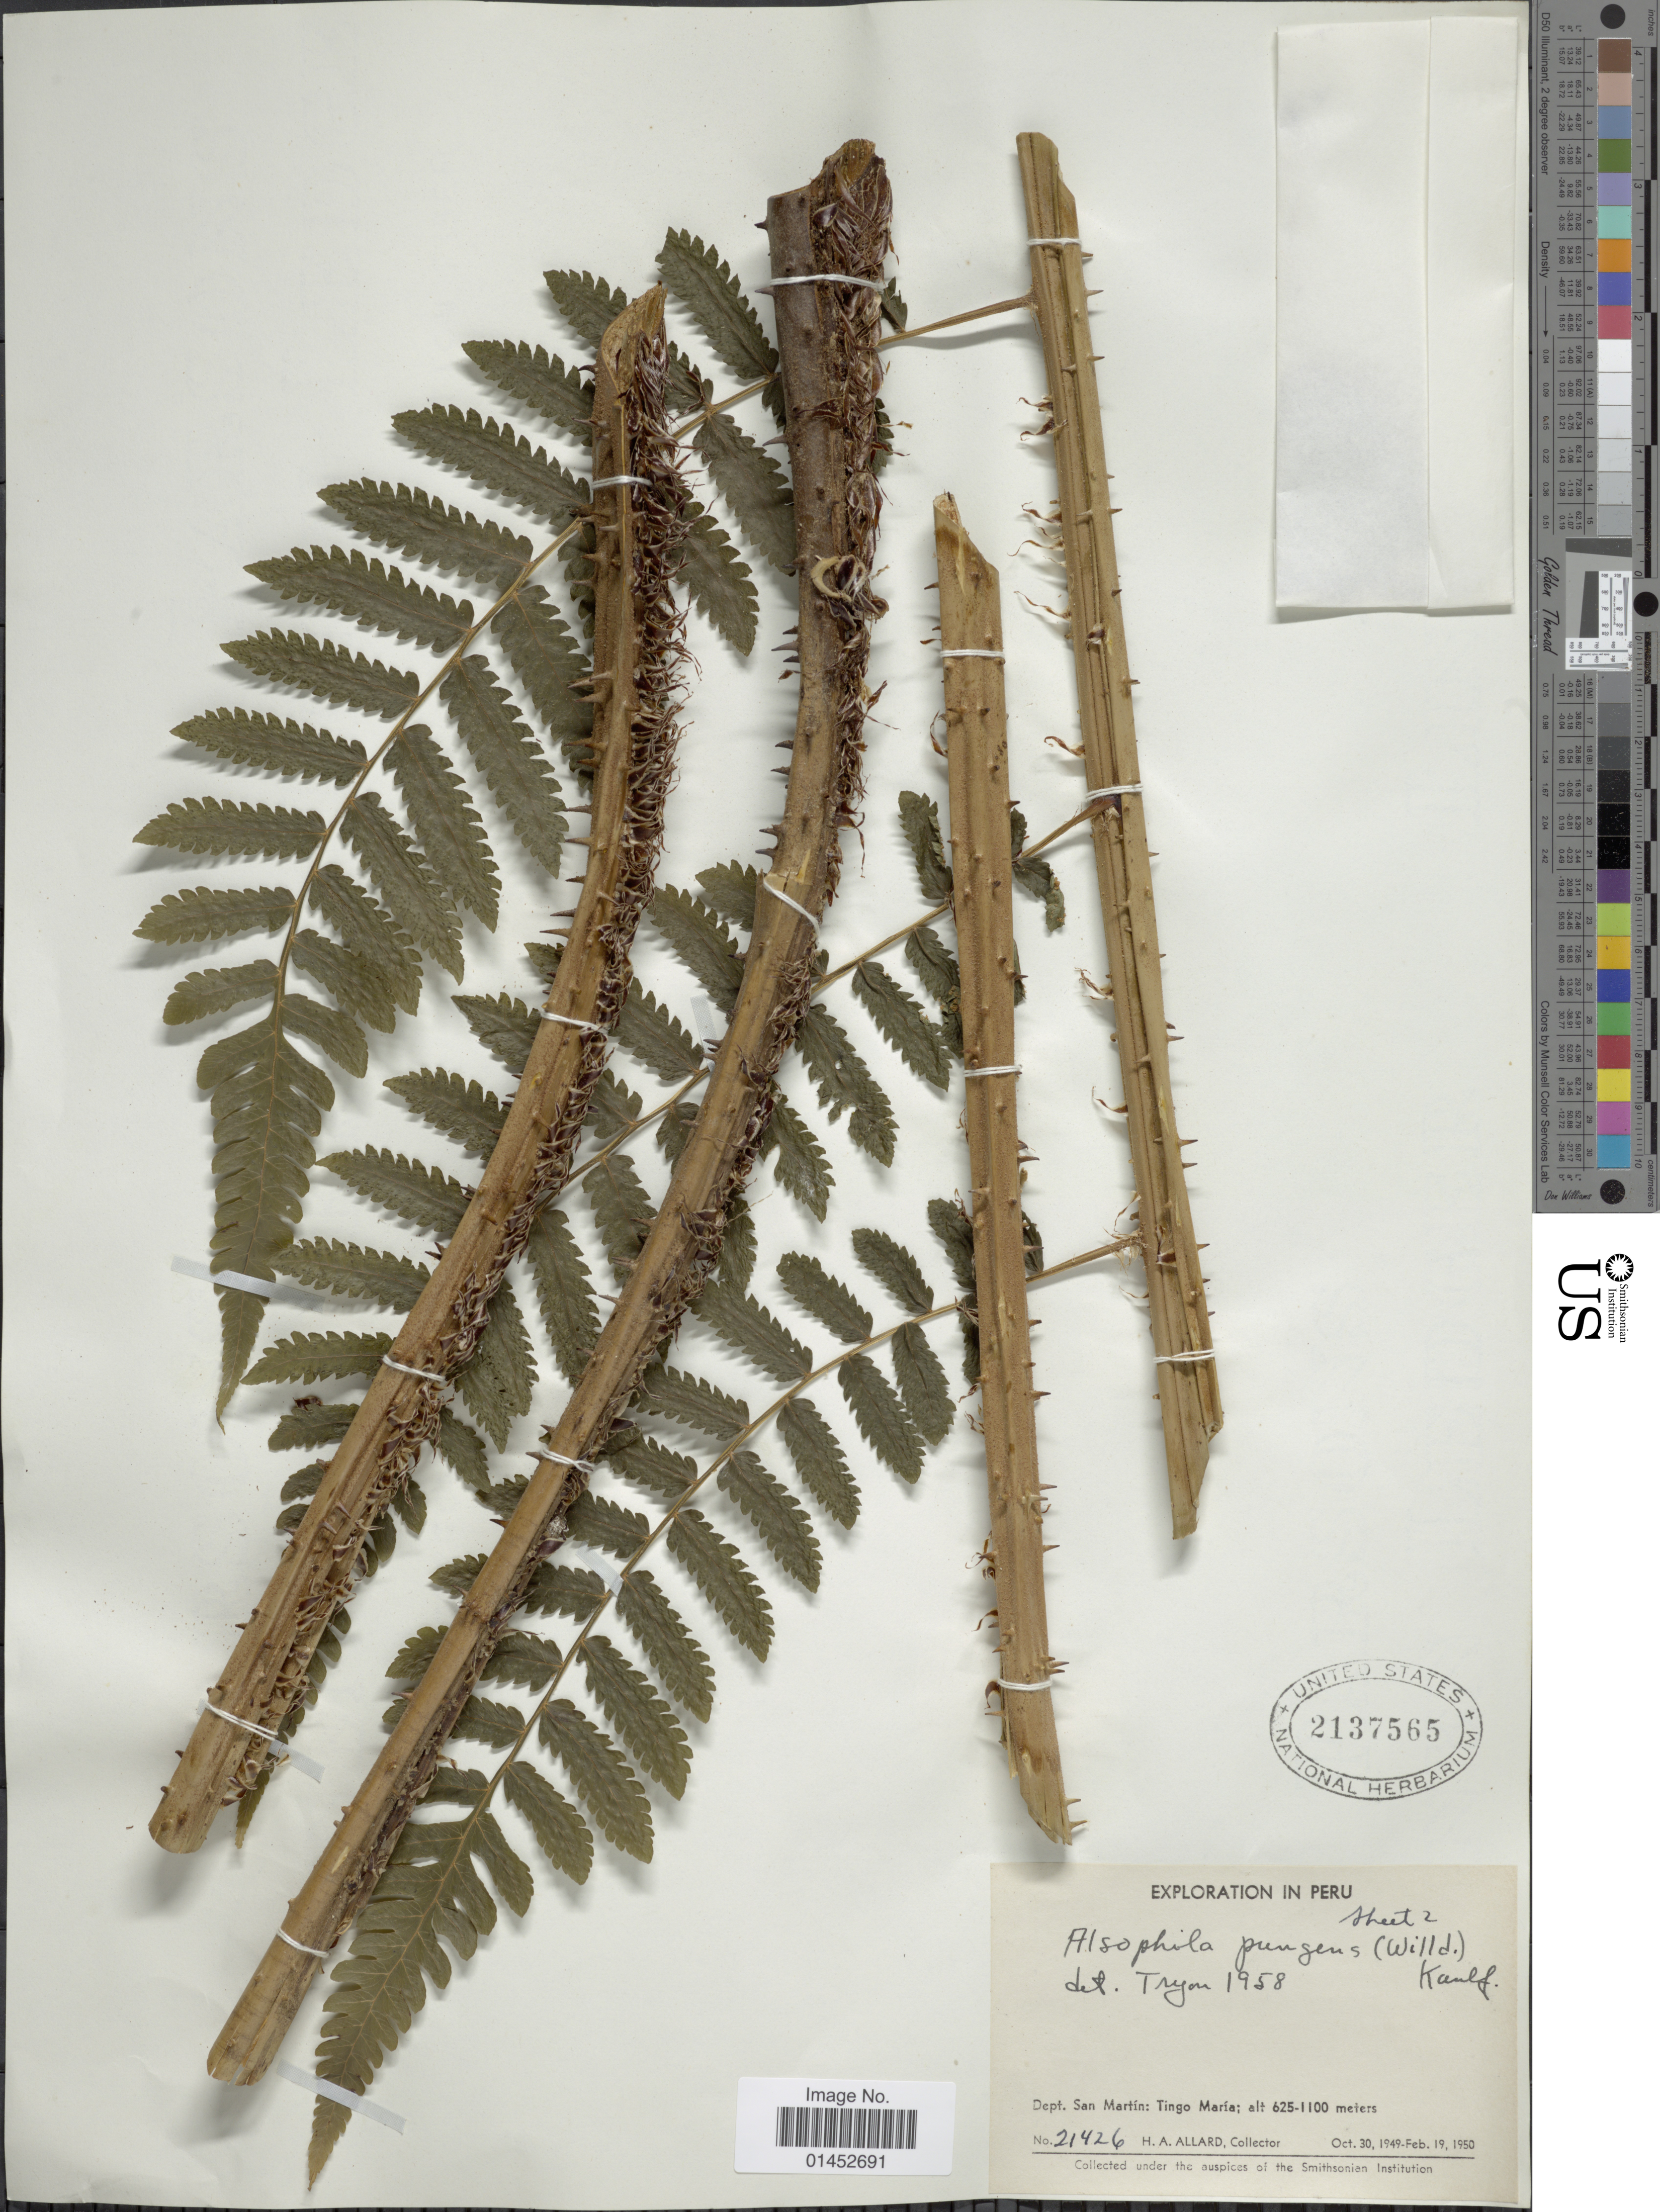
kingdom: Plantae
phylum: Tracheophyta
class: Polypodiopsida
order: Cyatheales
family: Cyatheaceae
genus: Cyathea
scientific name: Cyathea pungens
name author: (Willd.) Domin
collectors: H. A. Allard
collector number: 21426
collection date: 1949-10-30/1950-02-19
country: Peru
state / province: San Martín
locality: Dept. San Martín: Tingo María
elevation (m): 625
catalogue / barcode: US 2137565